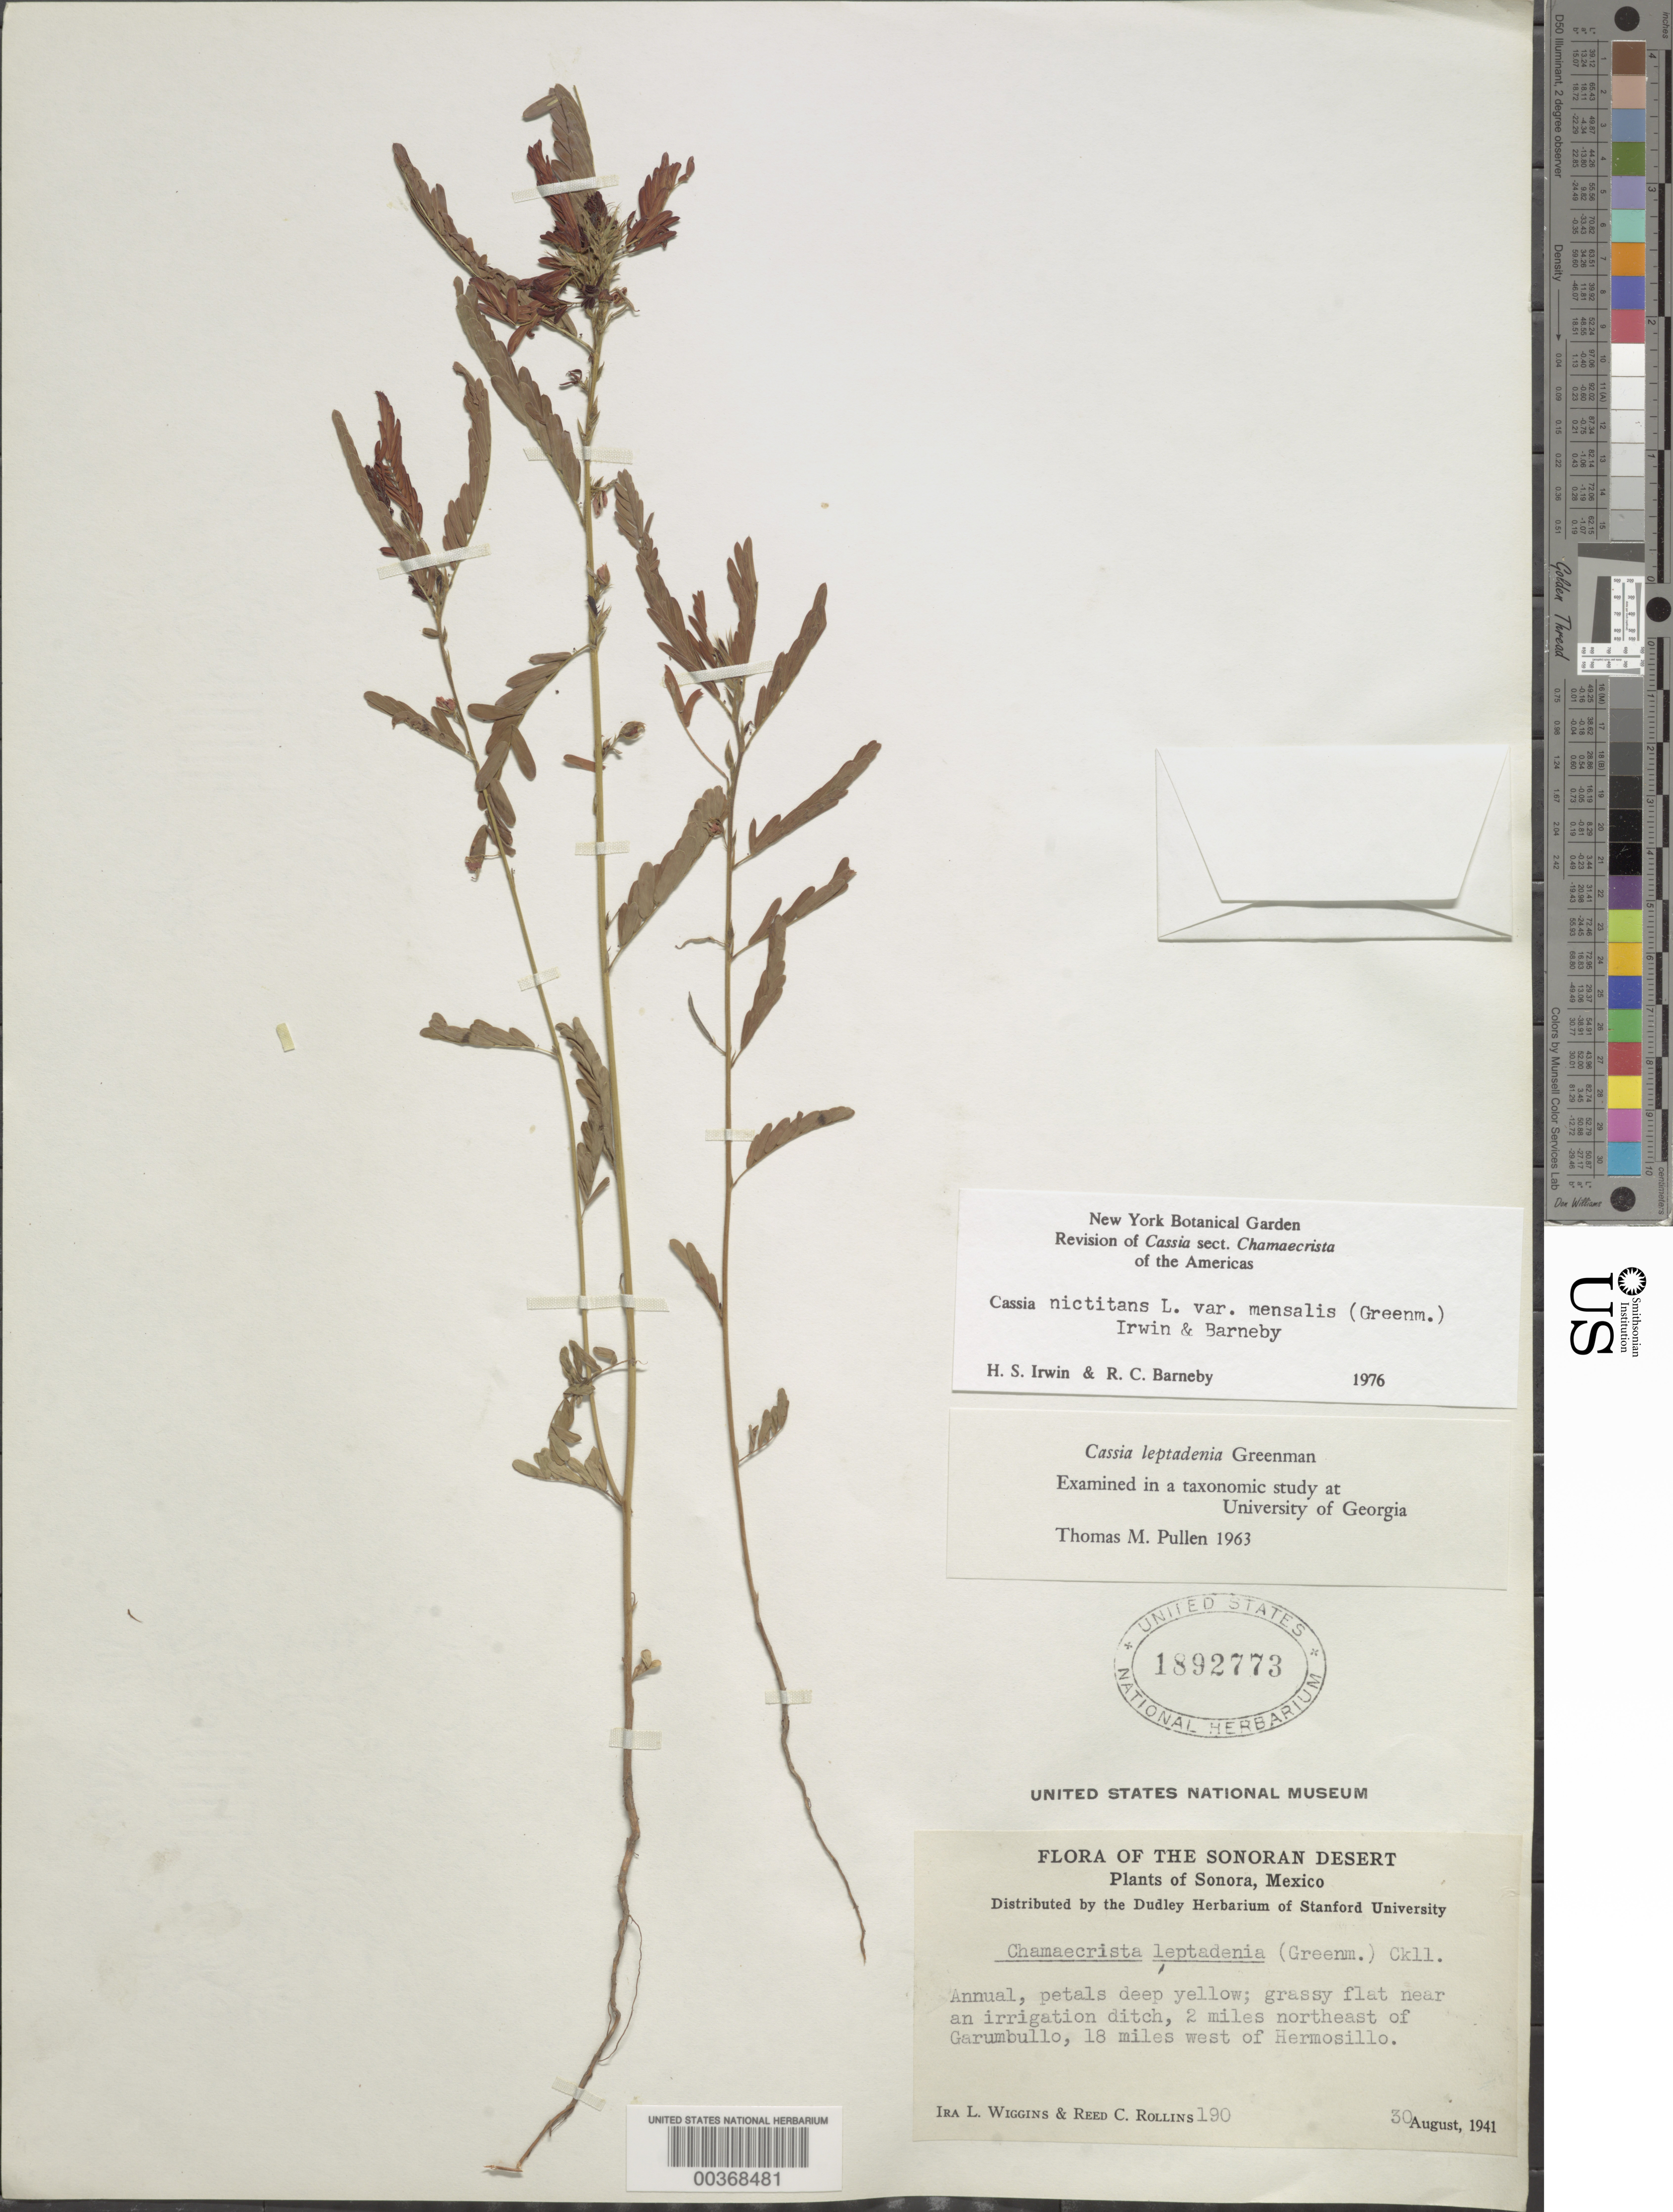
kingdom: Plantae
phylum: Tracheophyta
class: Magnoliopsida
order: Fabales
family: Fabaceae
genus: Chamaecrista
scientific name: Chamaecrista nictitans var. mensalis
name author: (Greenm.) H.S. Irwin & Barneby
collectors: I. L. Wiggins & R. C. Rollins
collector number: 190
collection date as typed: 30 Aug 1941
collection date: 1941-08-30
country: Mexico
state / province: Sonora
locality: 2 mi NE of Garumbullo, 18 mi W of Hermosillo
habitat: Grassy flat near an irrigation ditch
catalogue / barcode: US 1892773